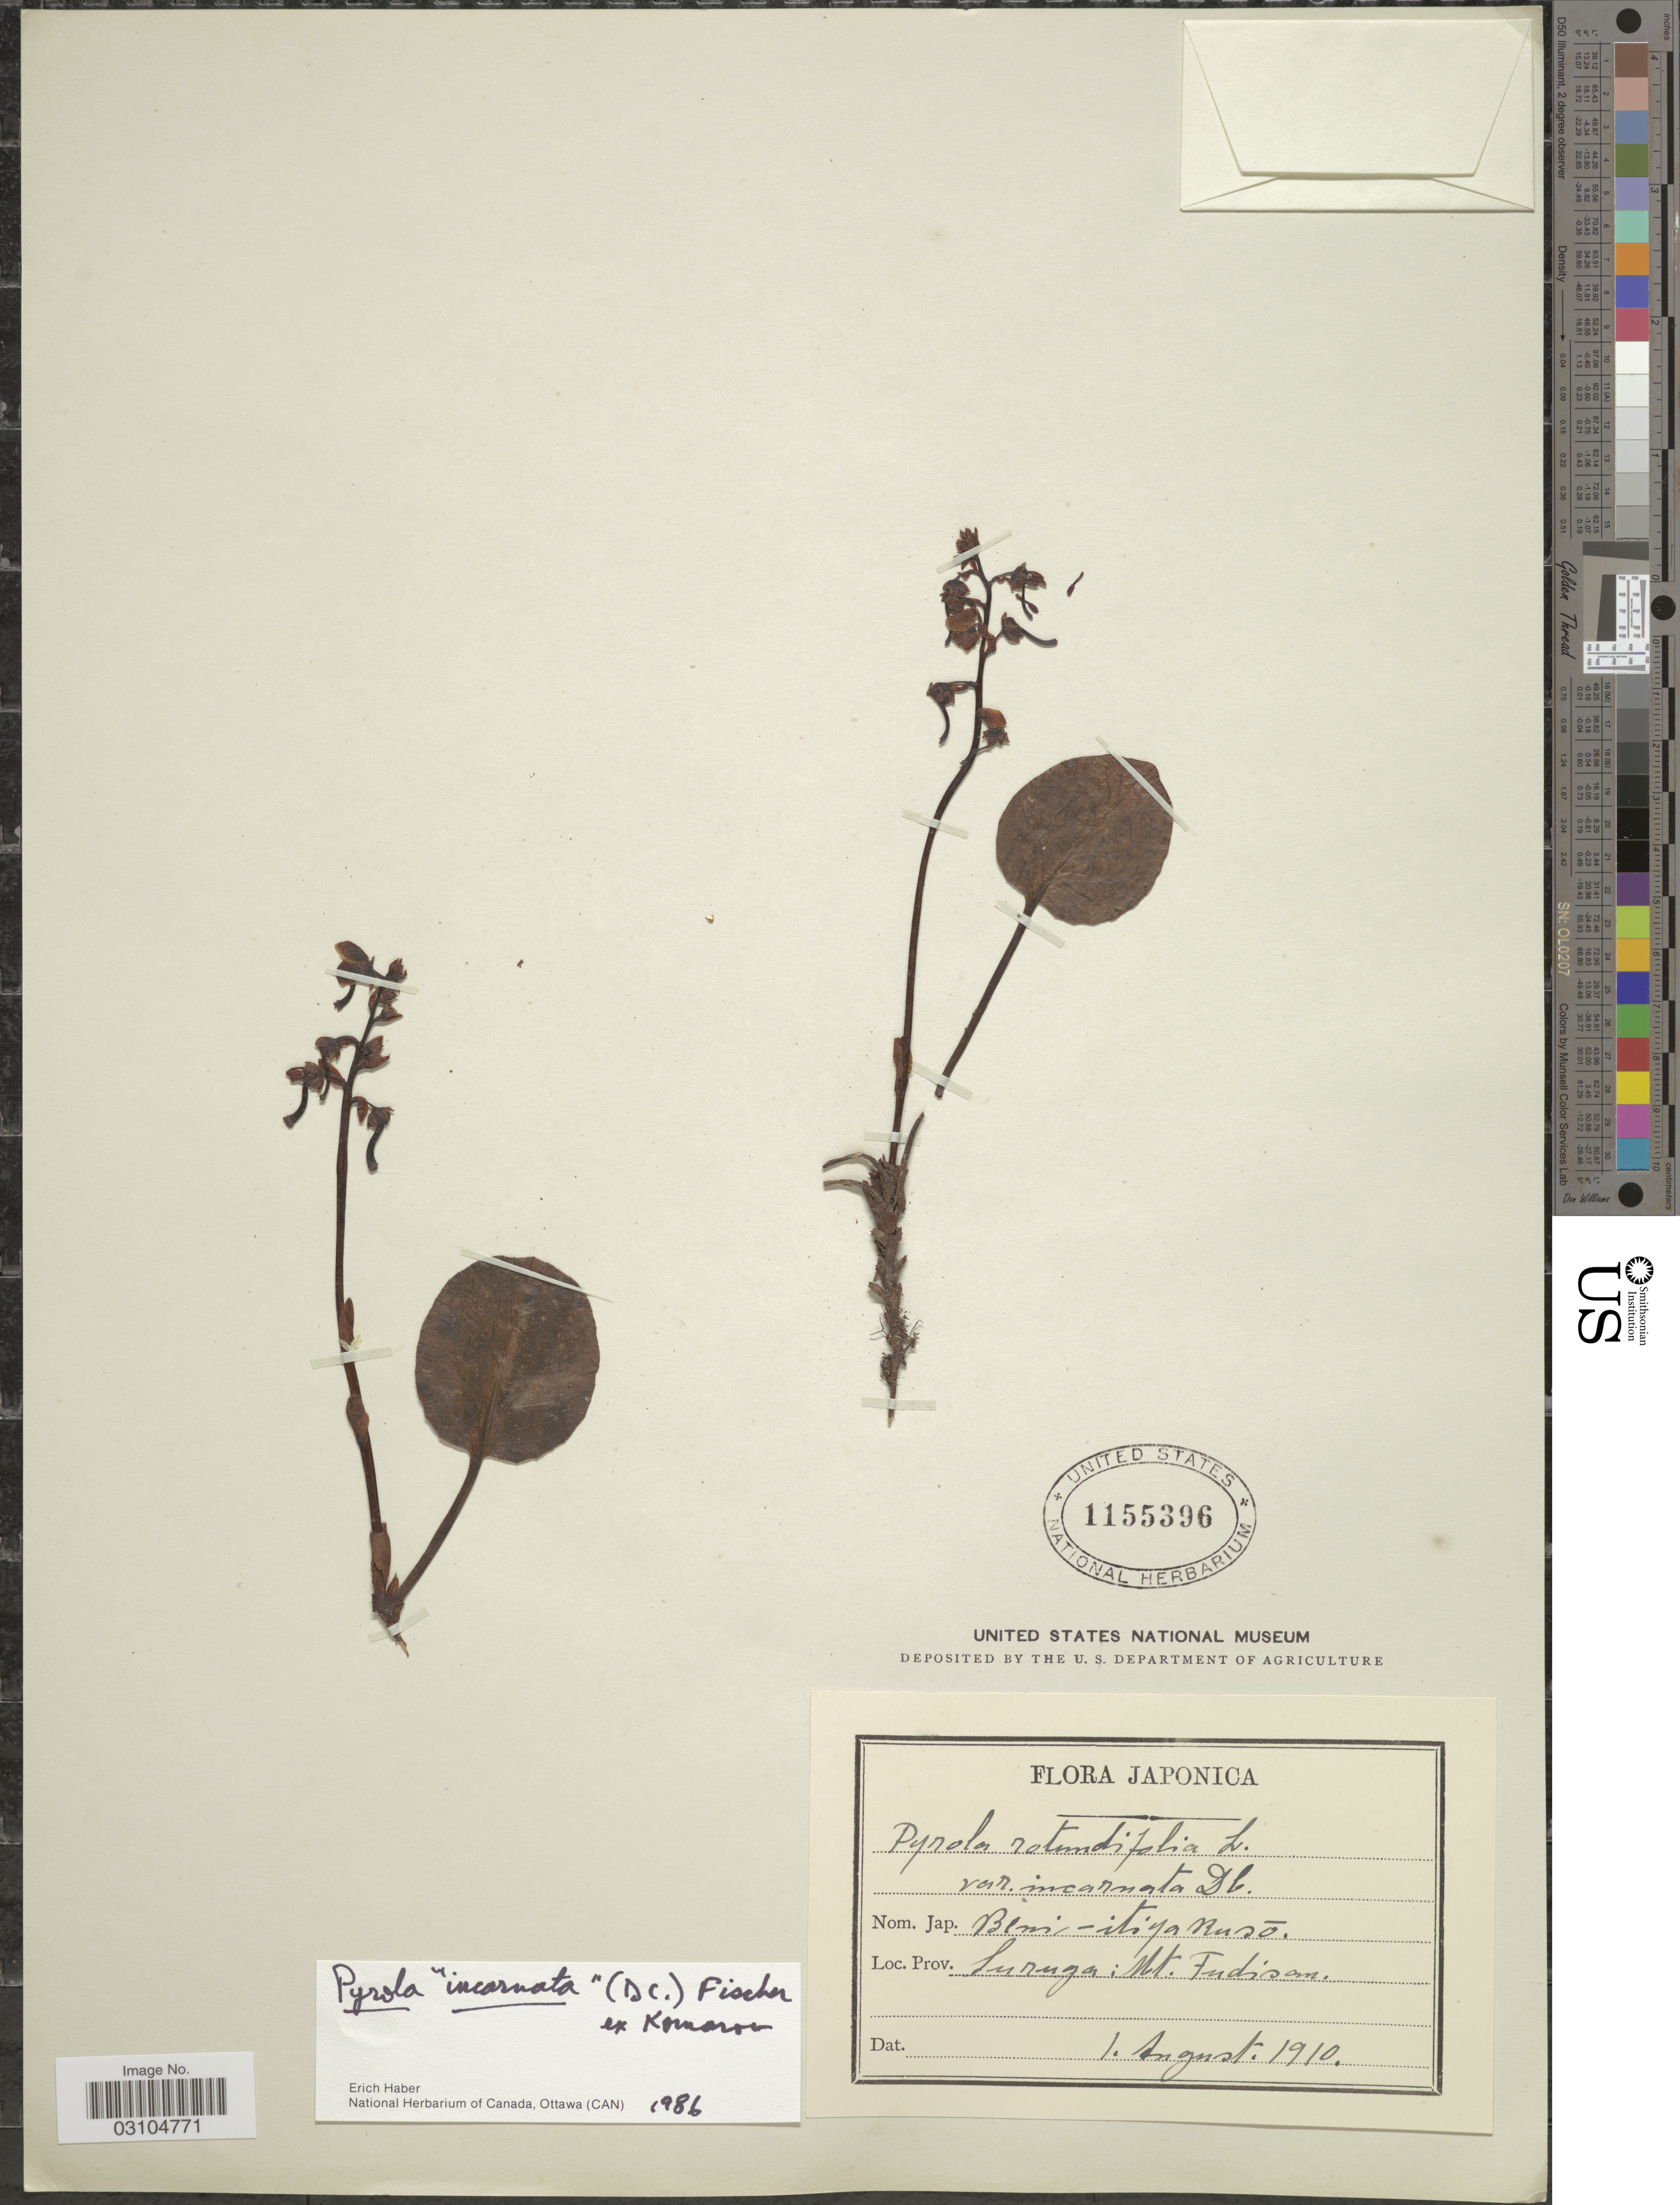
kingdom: Plantae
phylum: Tracheophyta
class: Magnoliopsida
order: Ericales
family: Ericaceae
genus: Pyrola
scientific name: Pyrola incarnata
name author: (DC.) Freyn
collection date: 1910-08-01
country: Japan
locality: Prov. Suruga: Mt. Fudisan.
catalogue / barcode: US 1155396